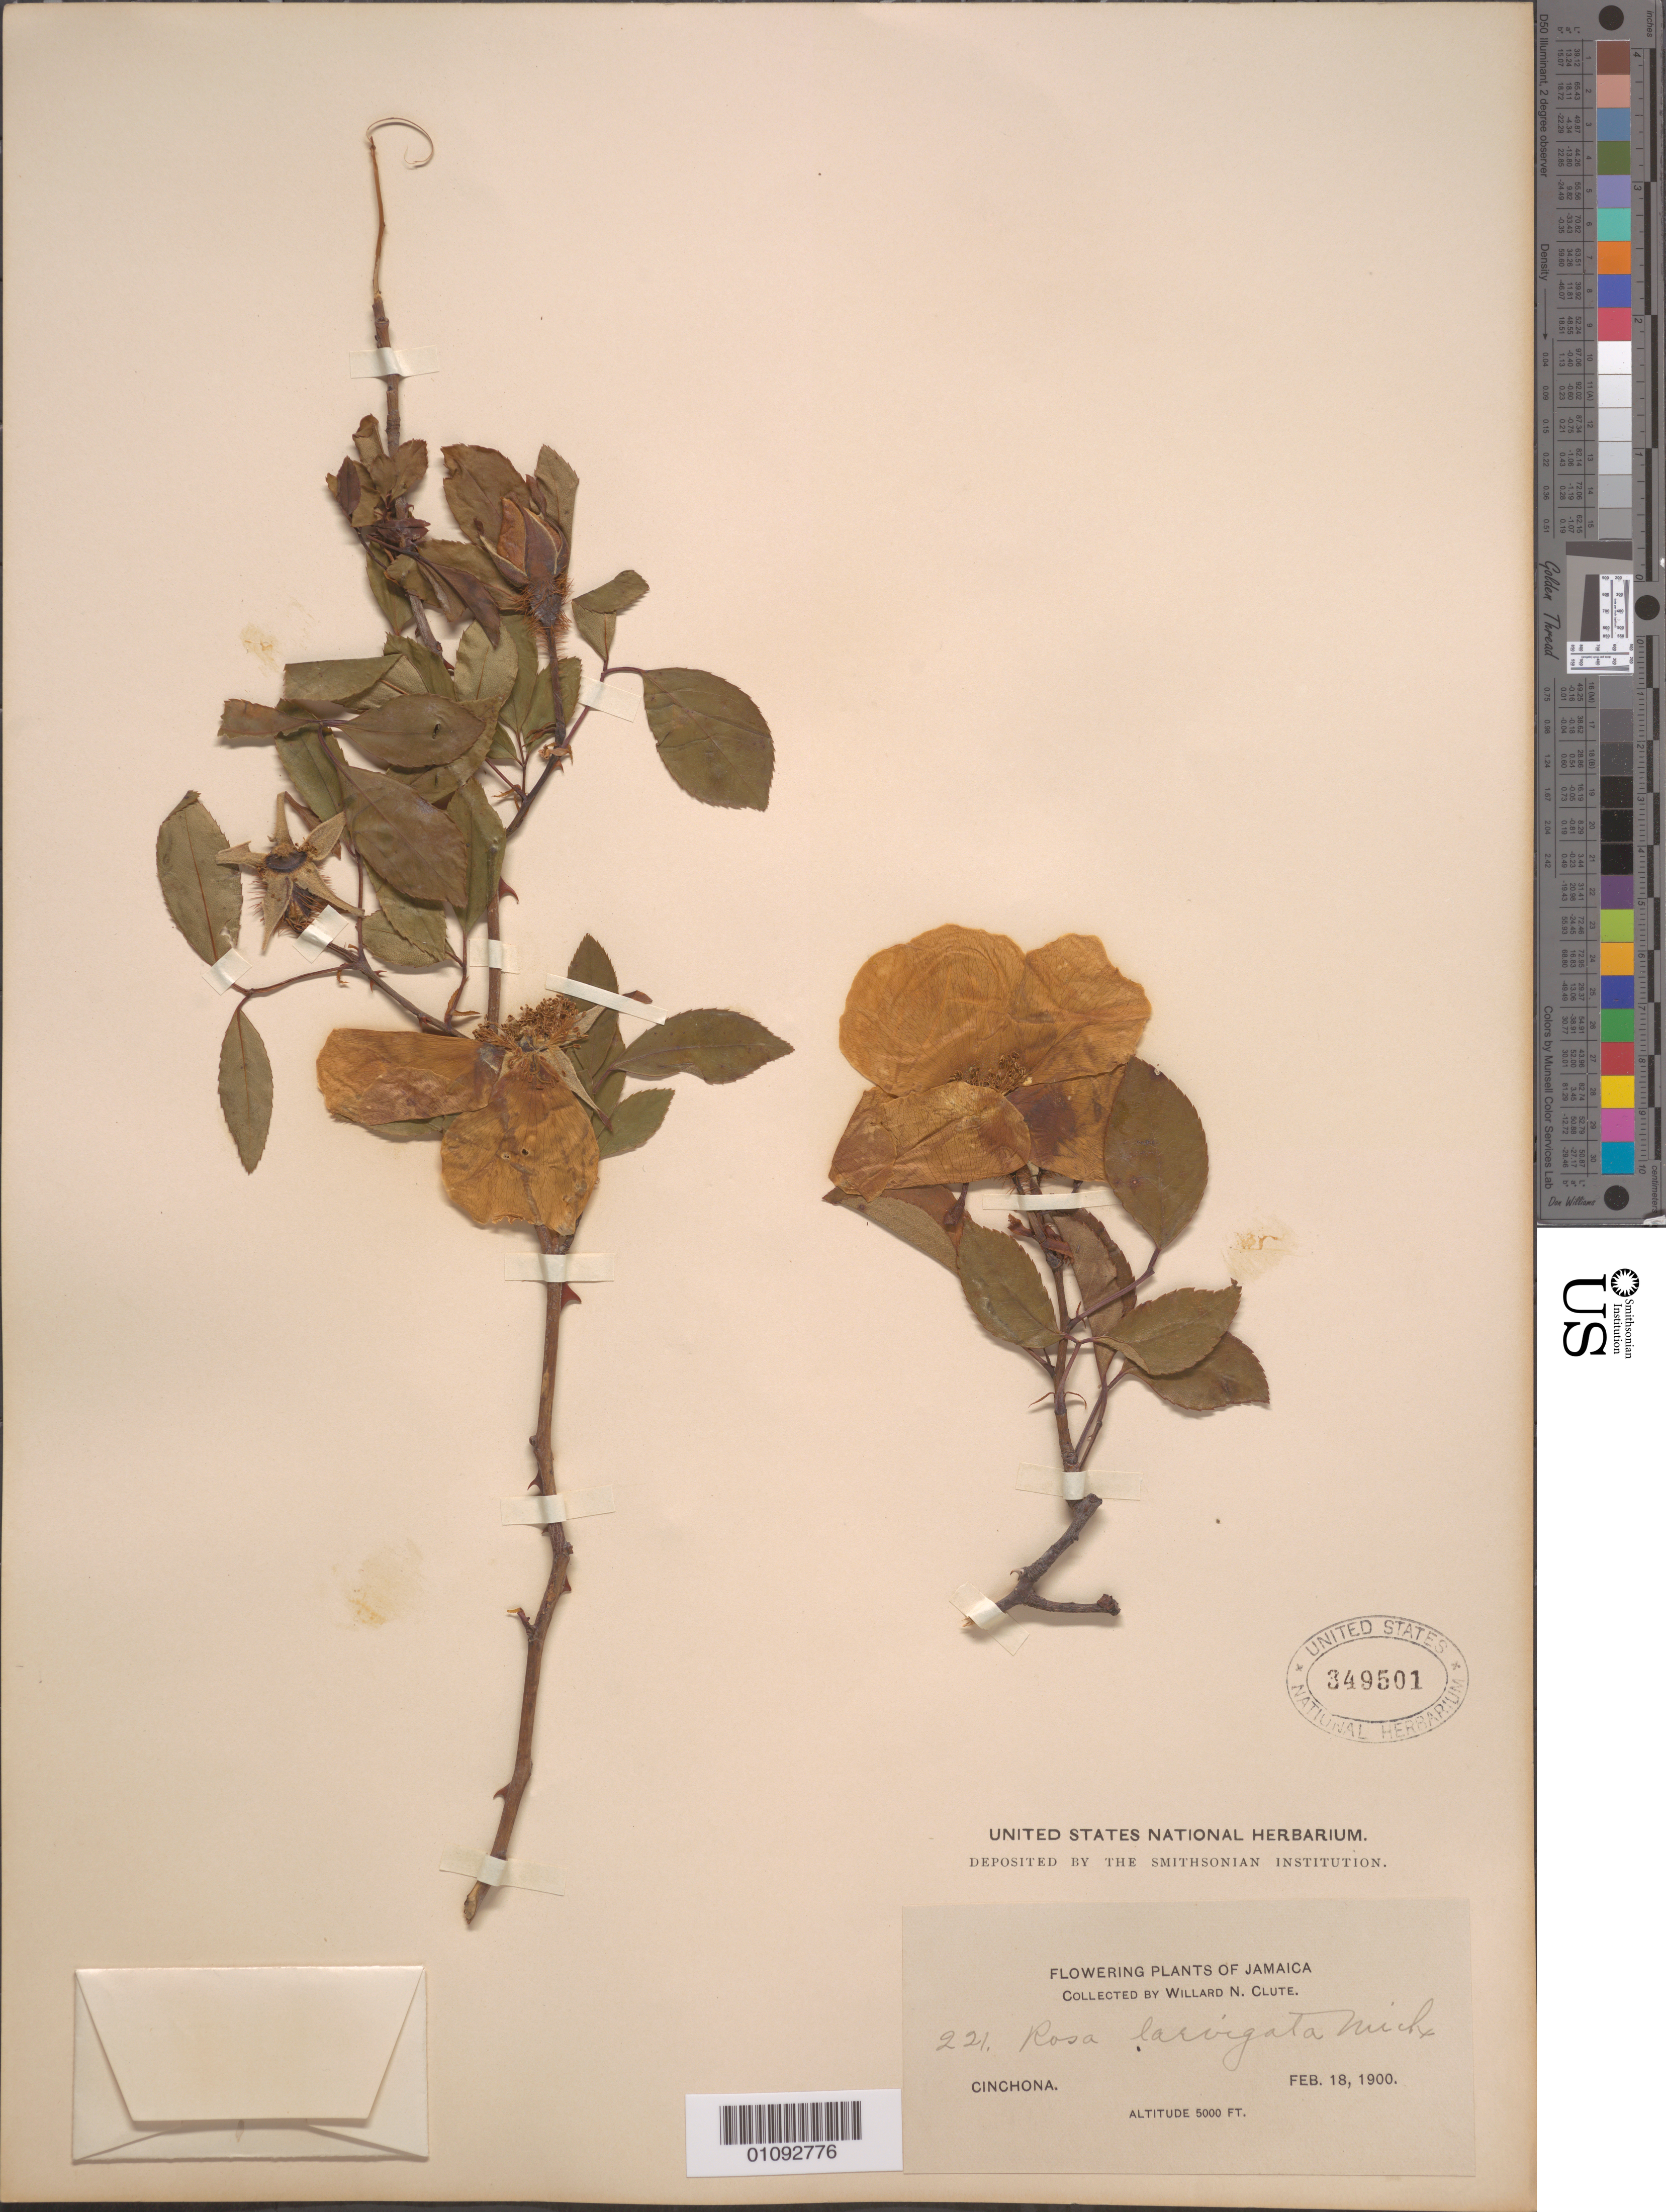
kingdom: Plantae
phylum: Tracheophyta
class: Magnoliopsida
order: Rosales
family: Rosaceae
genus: Rosa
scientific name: Rosa laevigata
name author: Michx.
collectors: W. N. Clute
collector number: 221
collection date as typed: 18 Feb 1900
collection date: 1900-02-18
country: Jamaica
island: Jamaica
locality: Cinchona.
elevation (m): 1524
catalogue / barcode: US 349501